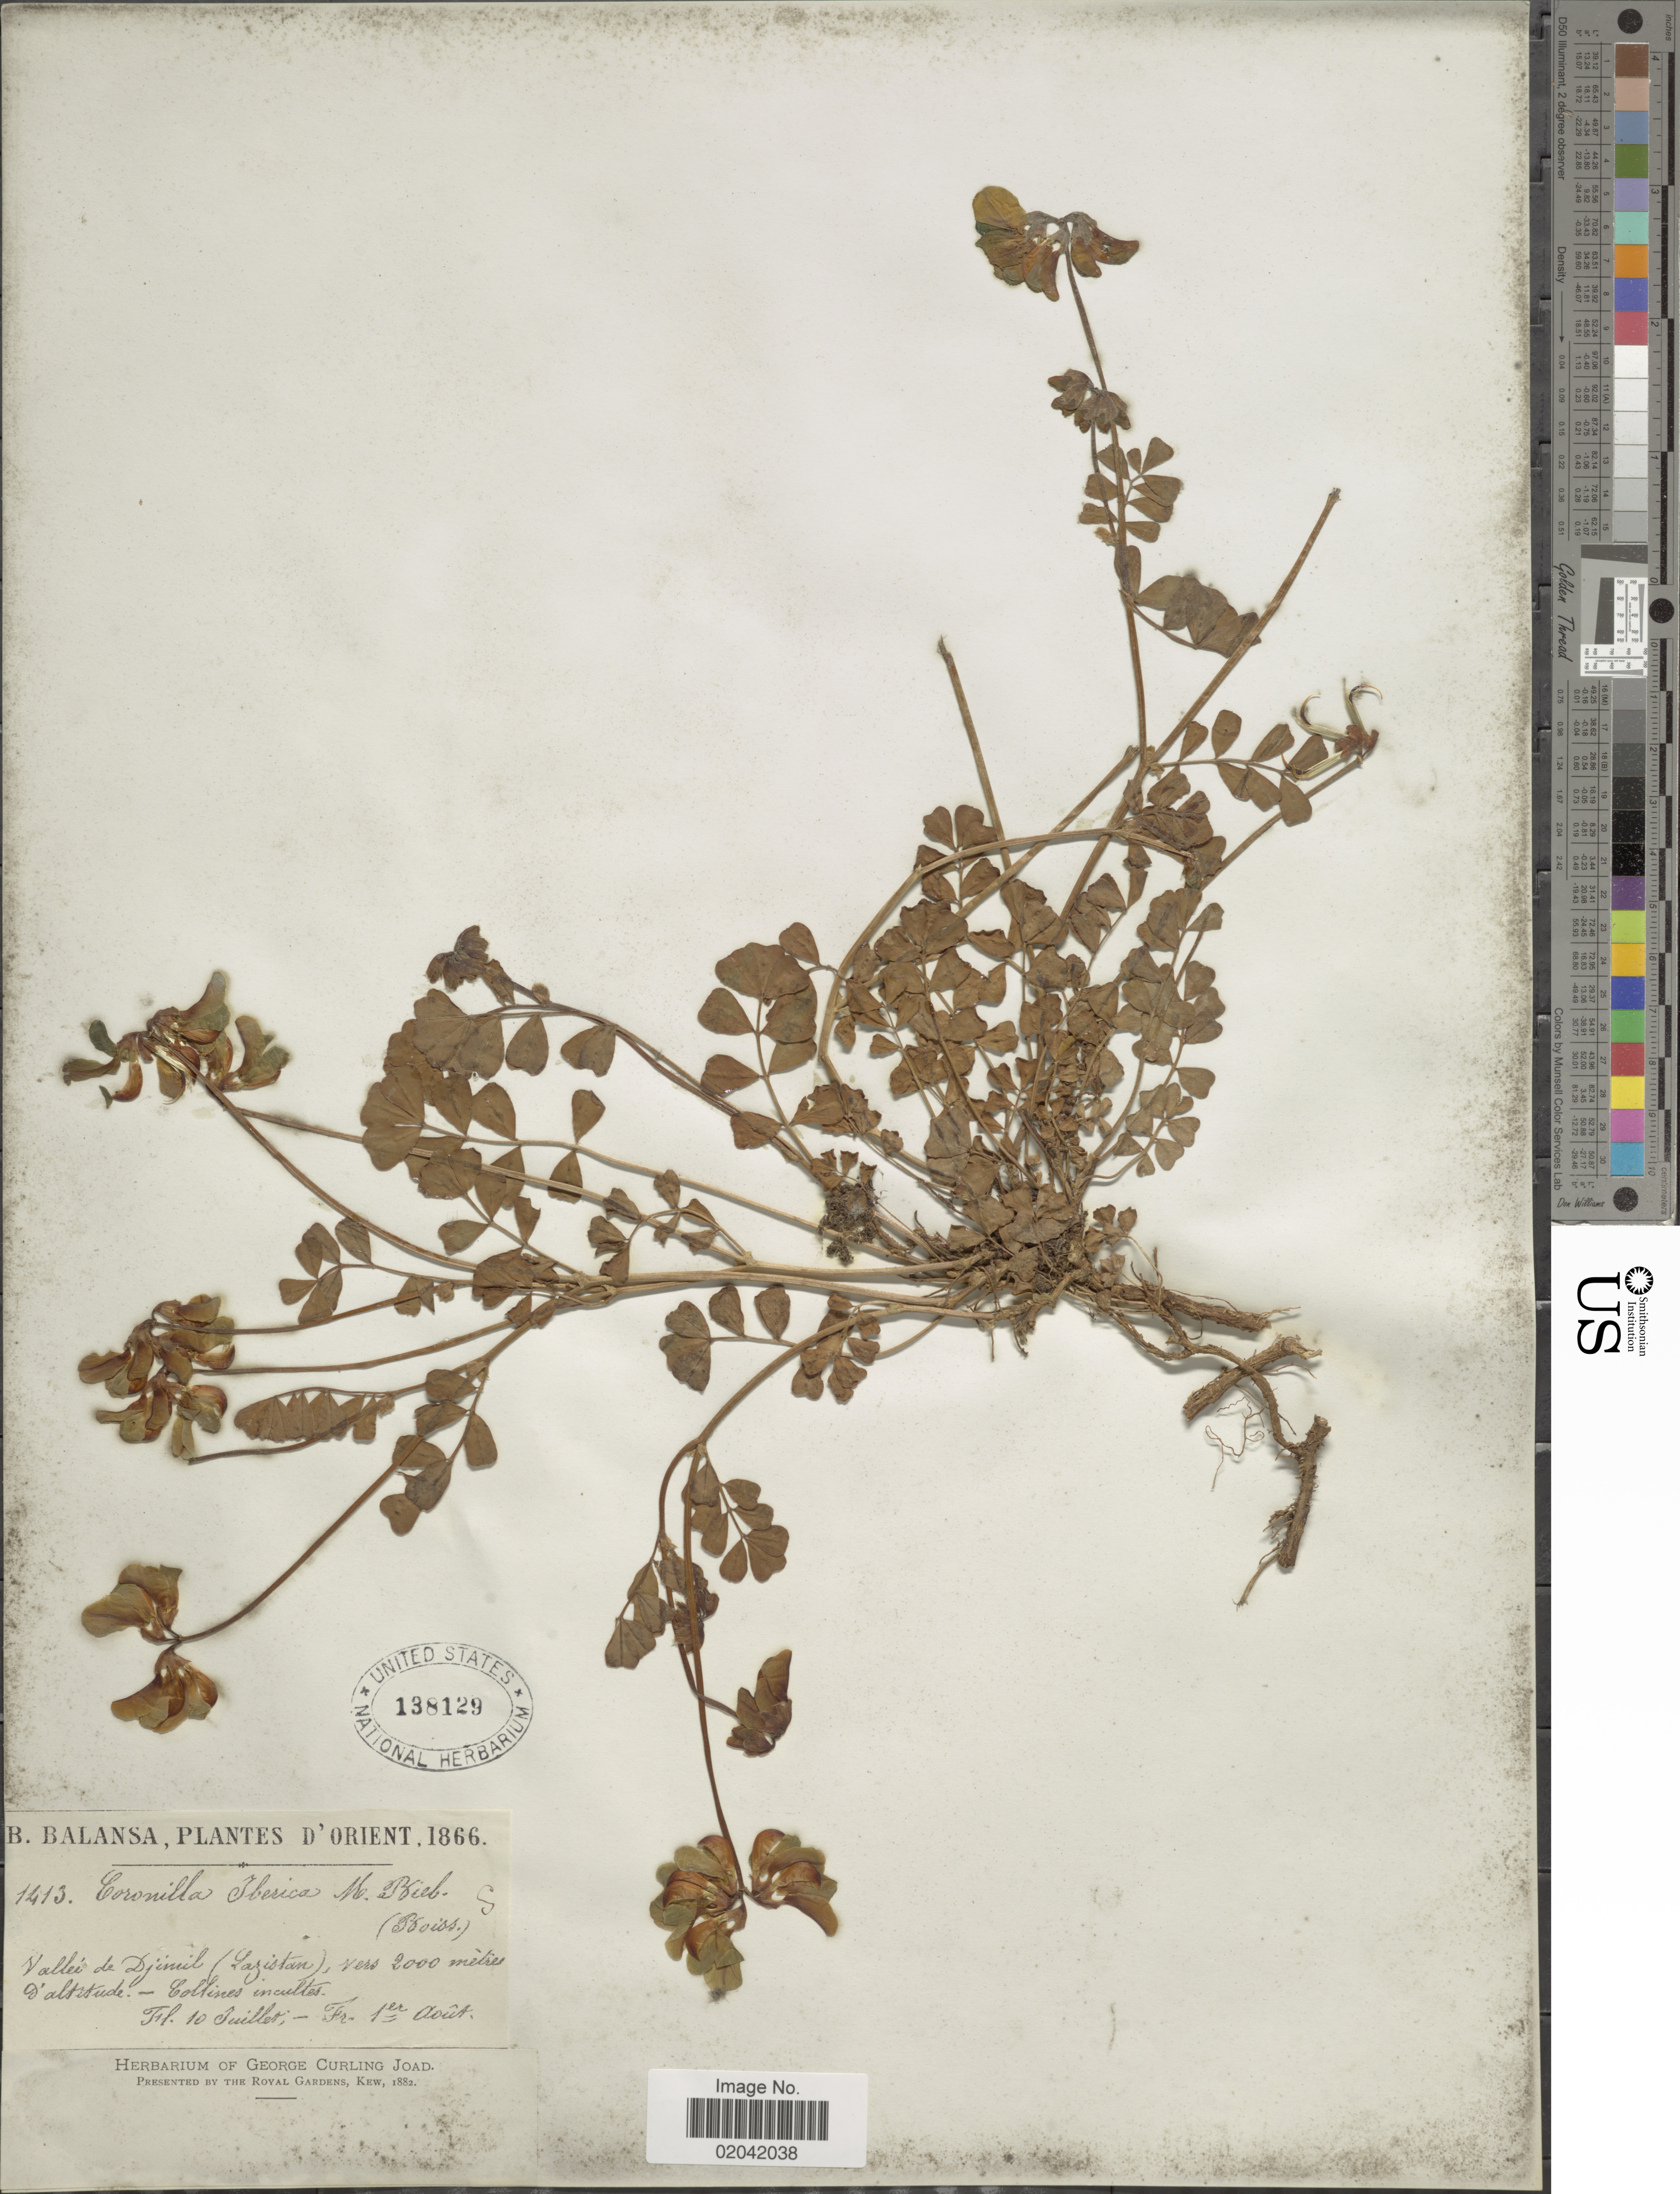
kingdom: Plantae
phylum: Tracheophyta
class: Magnoliopsida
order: Fabales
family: Fabaceae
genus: Coronilla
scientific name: Coronilla orientalis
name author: Mill.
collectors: B. Balansa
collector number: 1413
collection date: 1866-07-10/1866-08-01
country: Turkey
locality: D'Orient, Vallée Djünil (Lazistan)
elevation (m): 2000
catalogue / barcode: US 138129